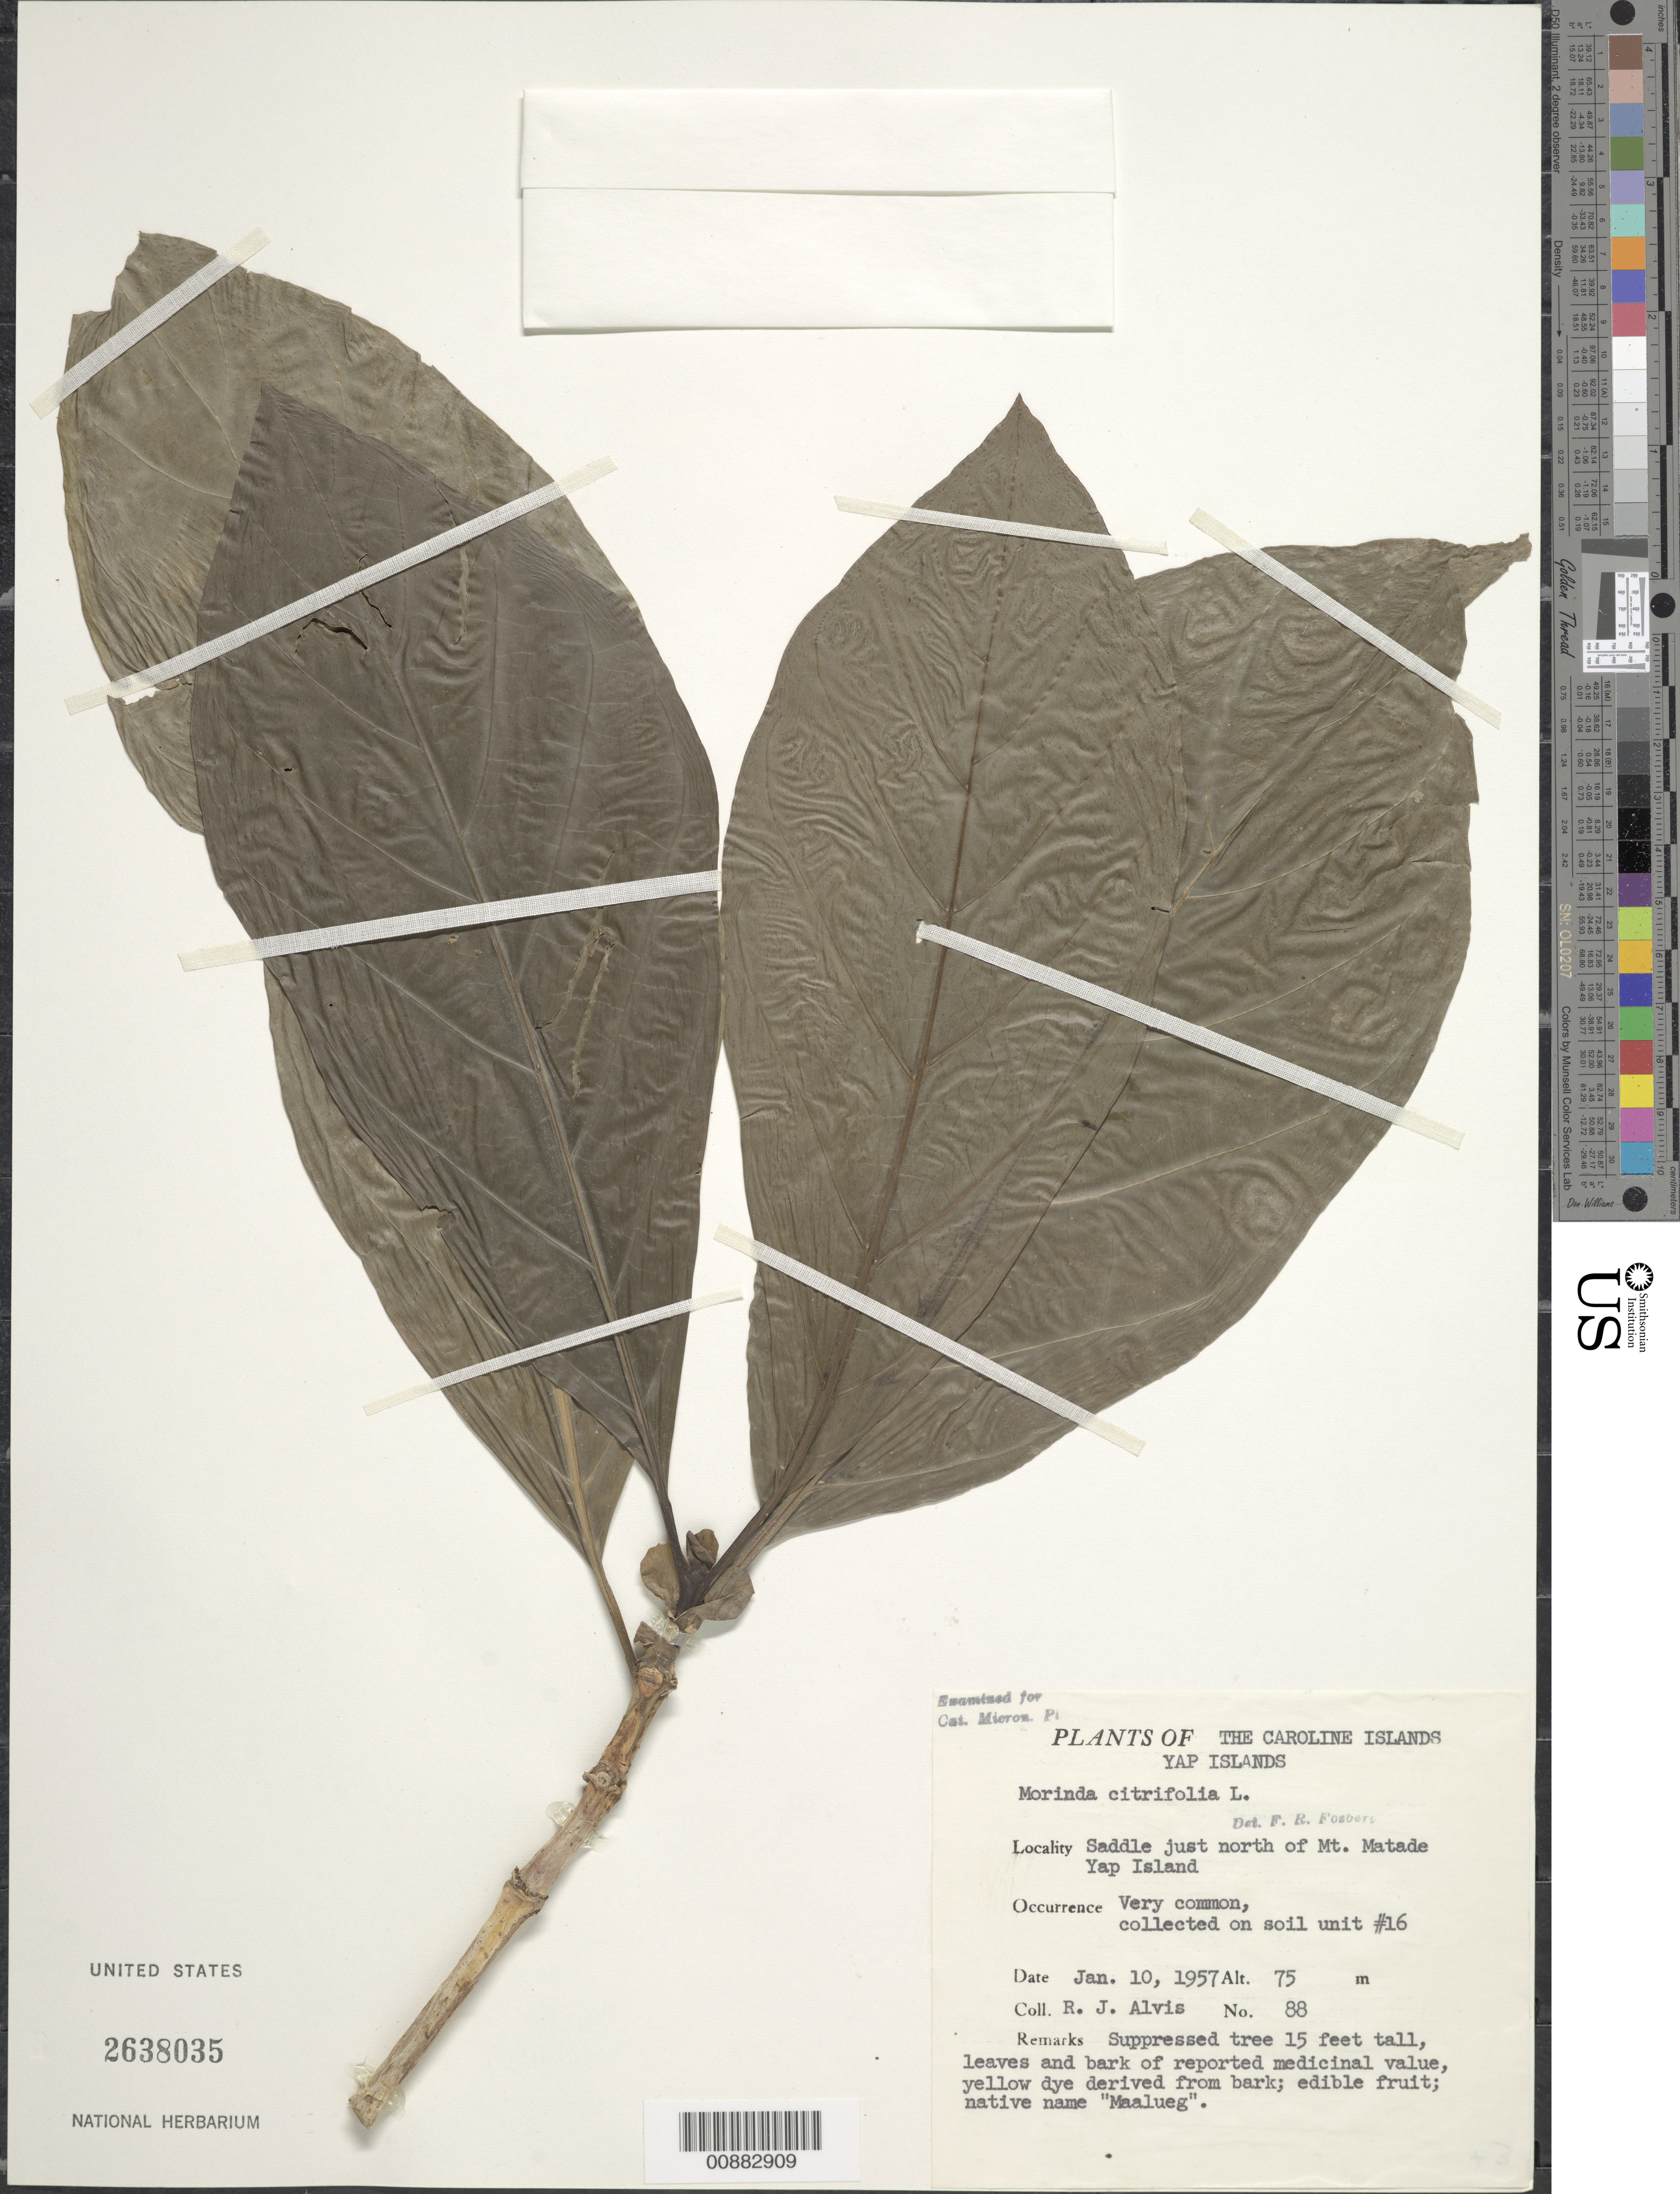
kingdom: Plantae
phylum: Tracheophyta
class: Magnoliopsida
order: Gentianales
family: Rubiaceae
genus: Morinda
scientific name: Morinda citrifolia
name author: L.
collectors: R. Alvis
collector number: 88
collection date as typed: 10 Jan 1957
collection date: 1957-01-10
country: Micronesia, Federated States of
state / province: Yap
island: Yap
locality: Saddle just N of Mt Matade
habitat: Very common, collected on soild unit #16.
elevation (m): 75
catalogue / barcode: US 2638035